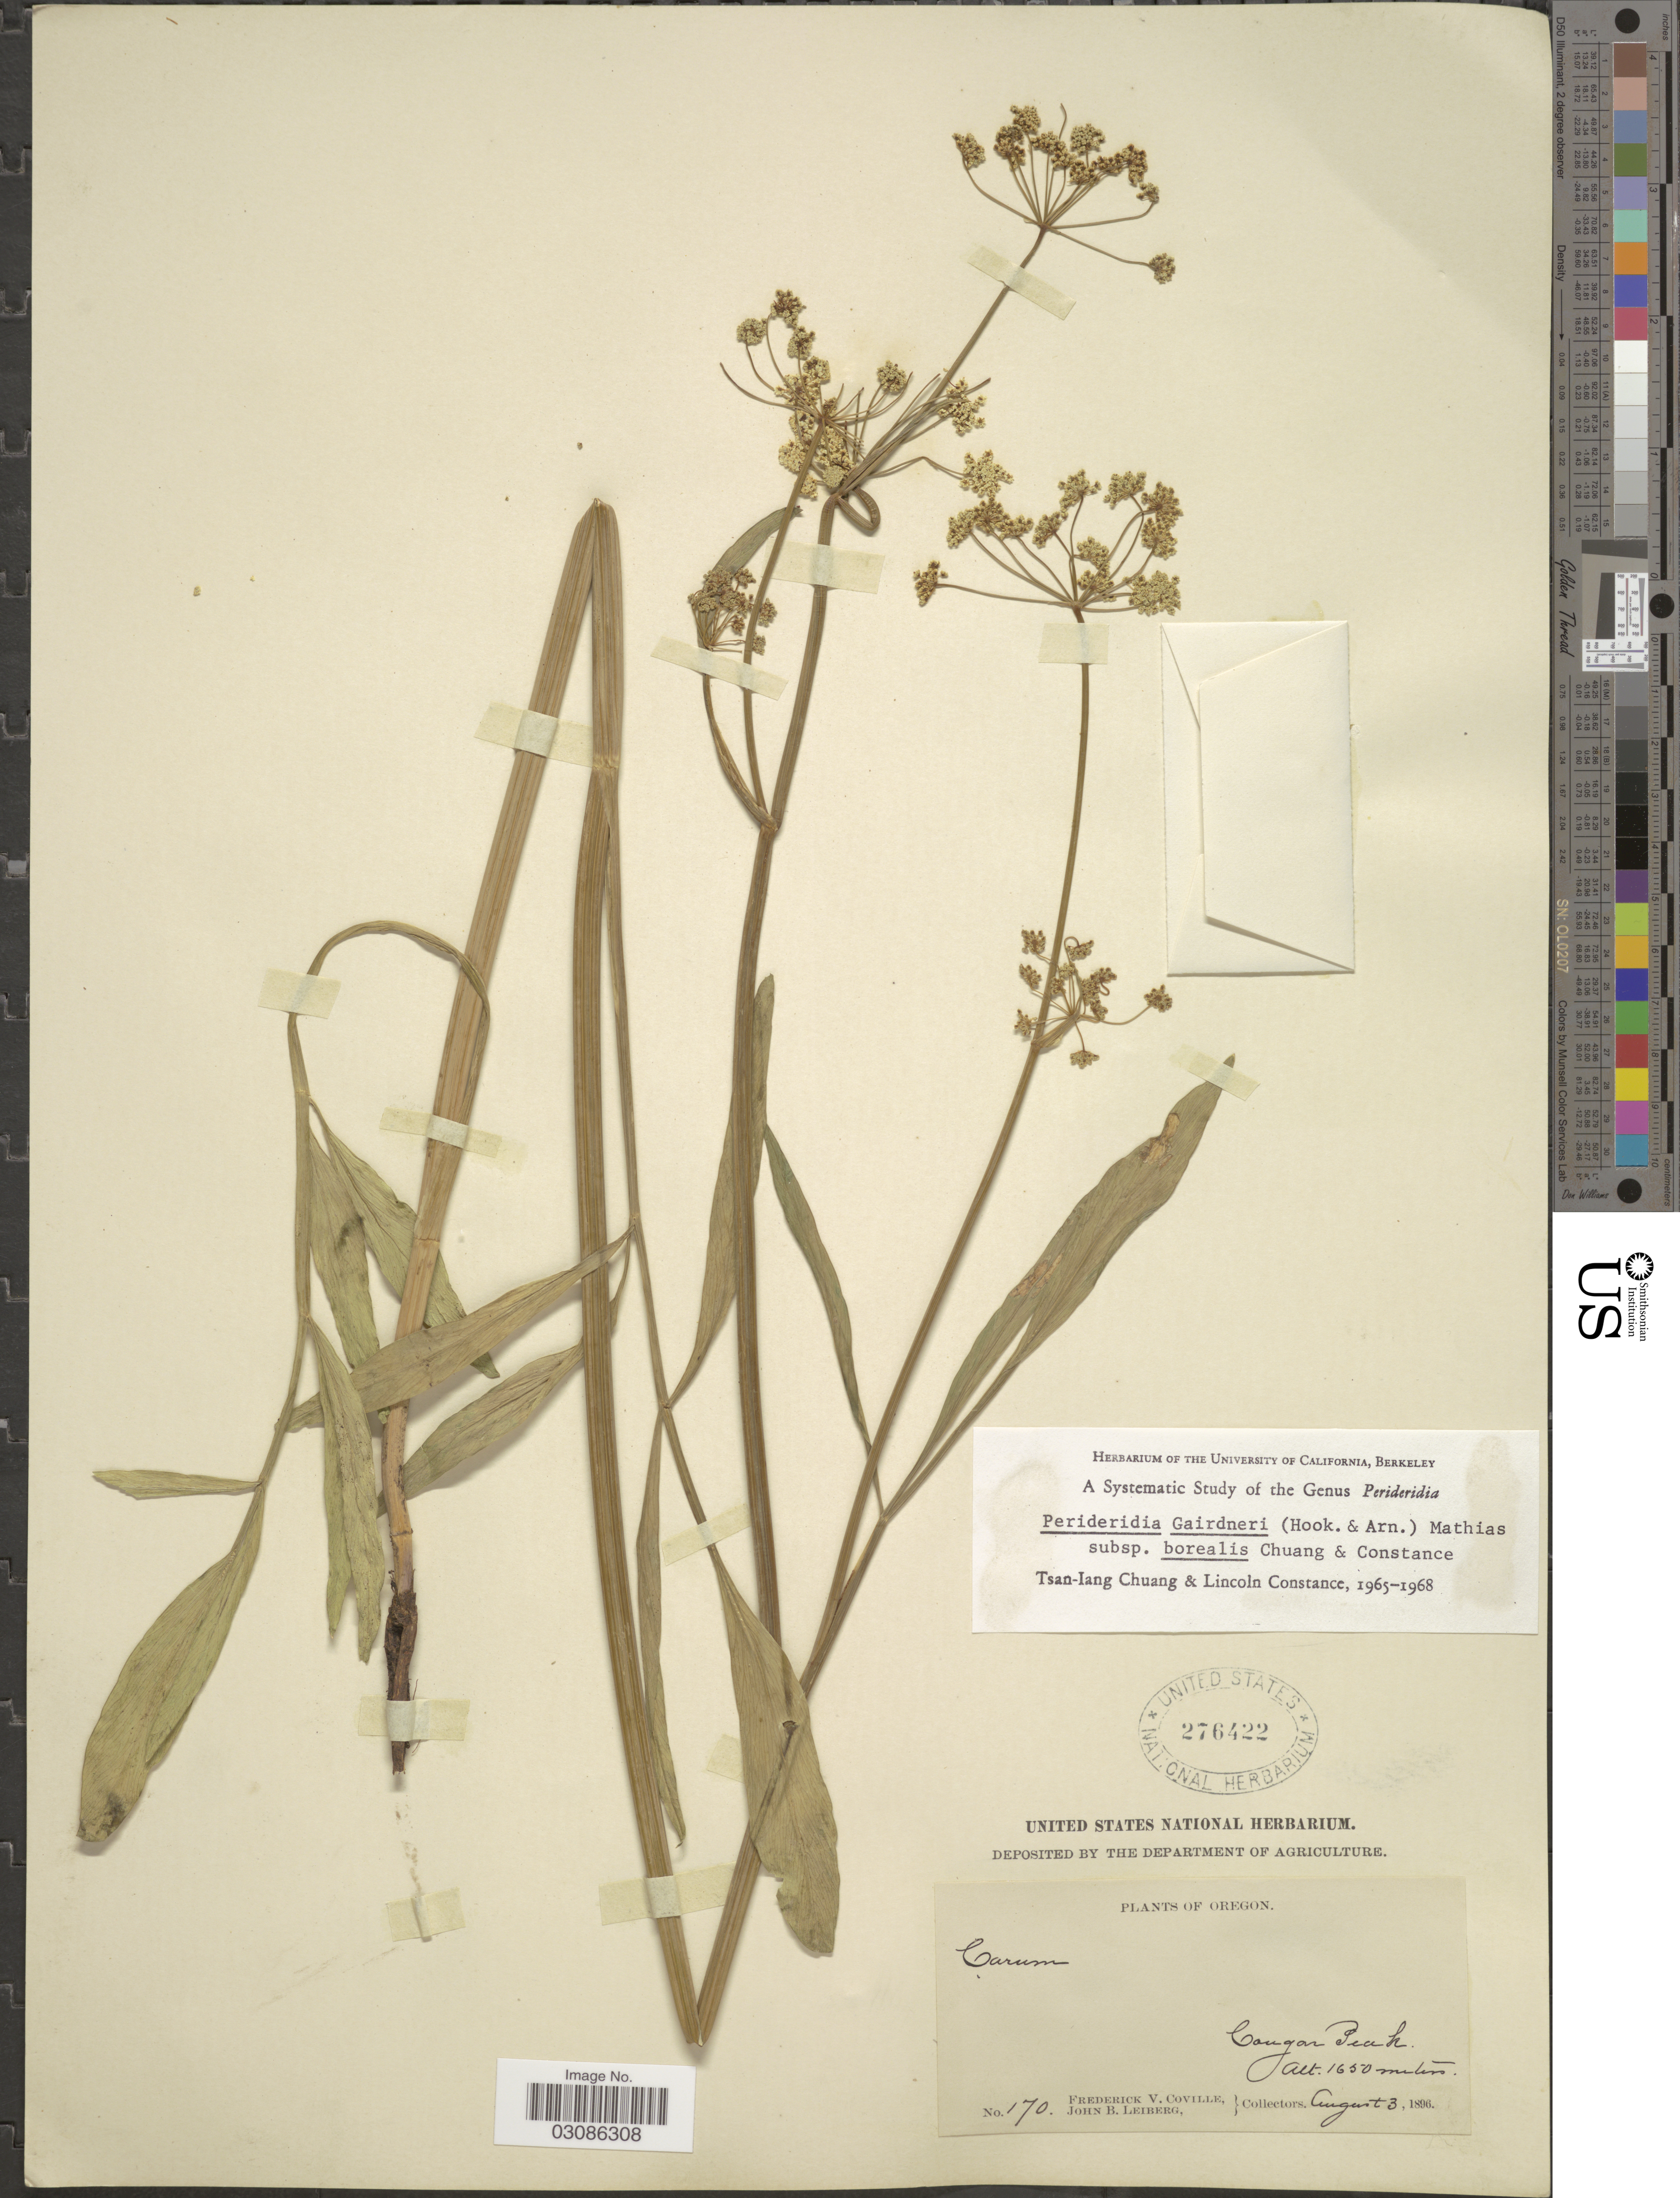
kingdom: Plantae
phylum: Tracheophyta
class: Magnoliopsida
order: Apiales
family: Apiaceae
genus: Perideridia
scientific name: Perideridia gairdneri subsp. borealis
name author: T.I. Chuang & Constance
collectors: F. V. Coville & J. B. Leiberg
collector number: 170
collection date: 1896-08-03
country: United States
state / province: Oregon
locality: Cougar Peak.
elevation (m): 1650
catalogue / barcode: US 276422